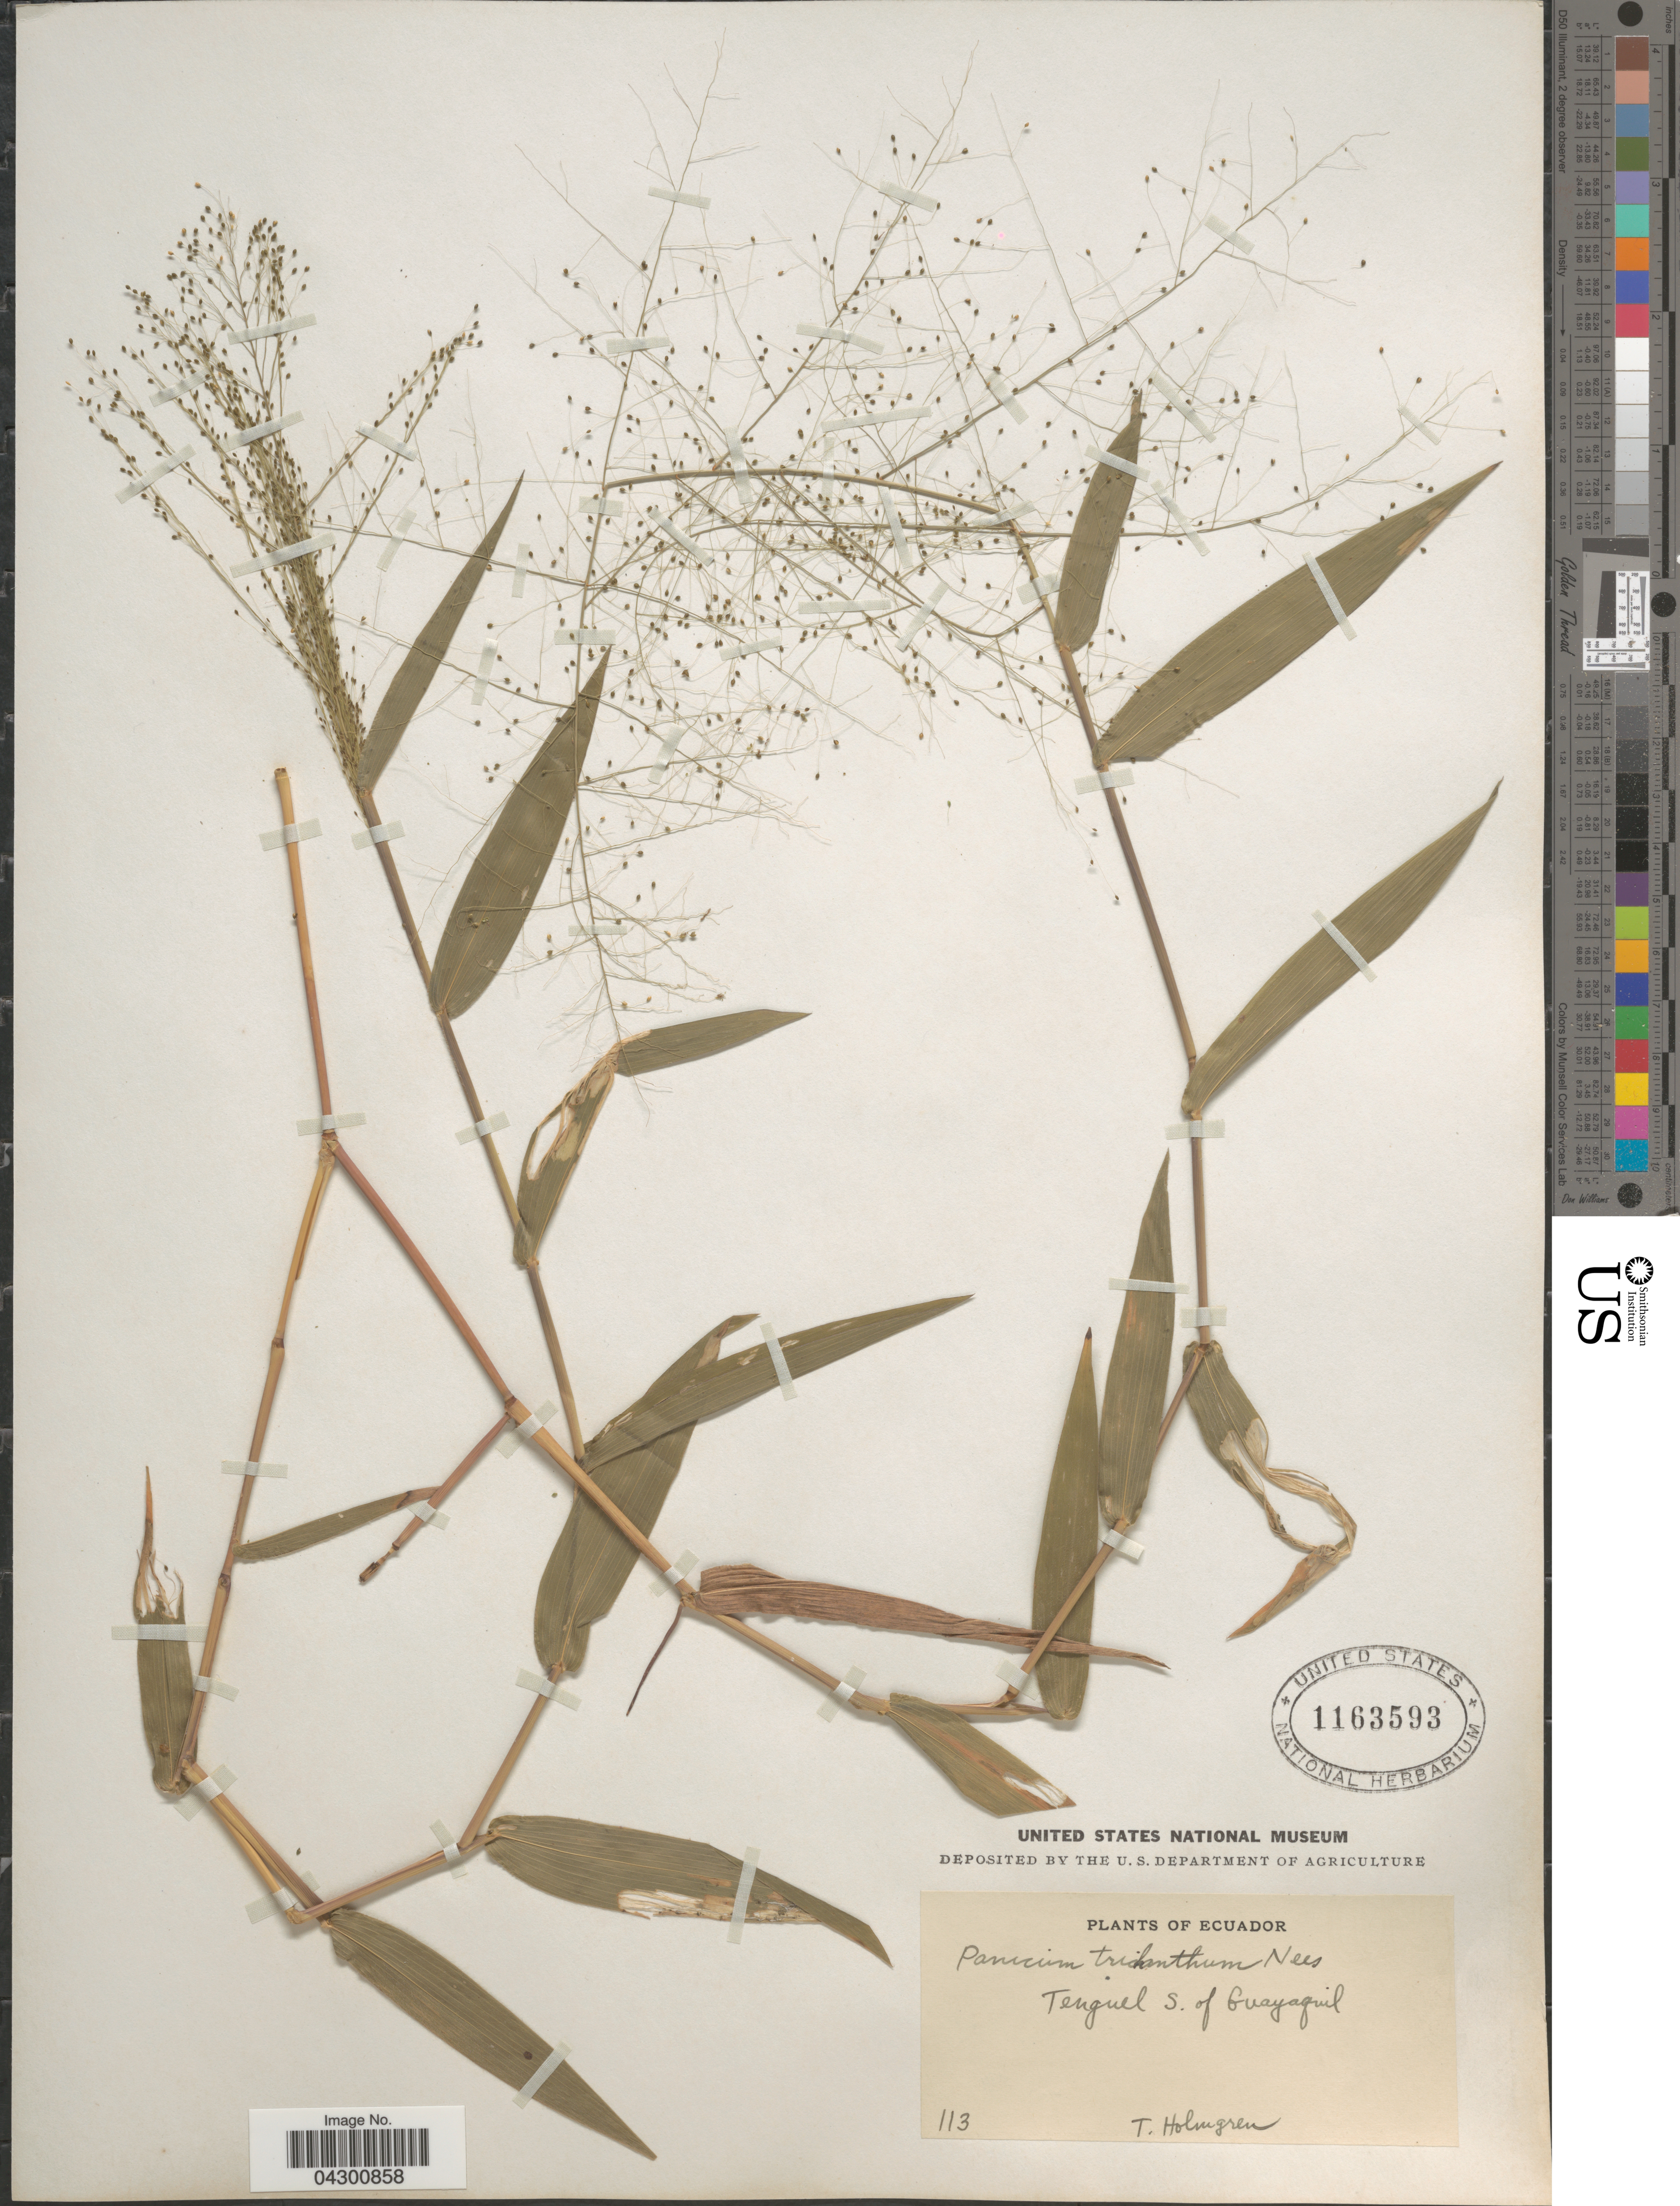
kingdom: Plantae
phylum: Tracheophyta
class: Liliopsida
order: Poales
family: Poaceae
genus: Panicum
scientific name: Panicum trichanthum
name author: Nees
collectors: T. Holmgren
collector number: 113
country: Ecuador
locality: Tenguel S. of Guayaquil.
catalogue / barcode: US 1163593